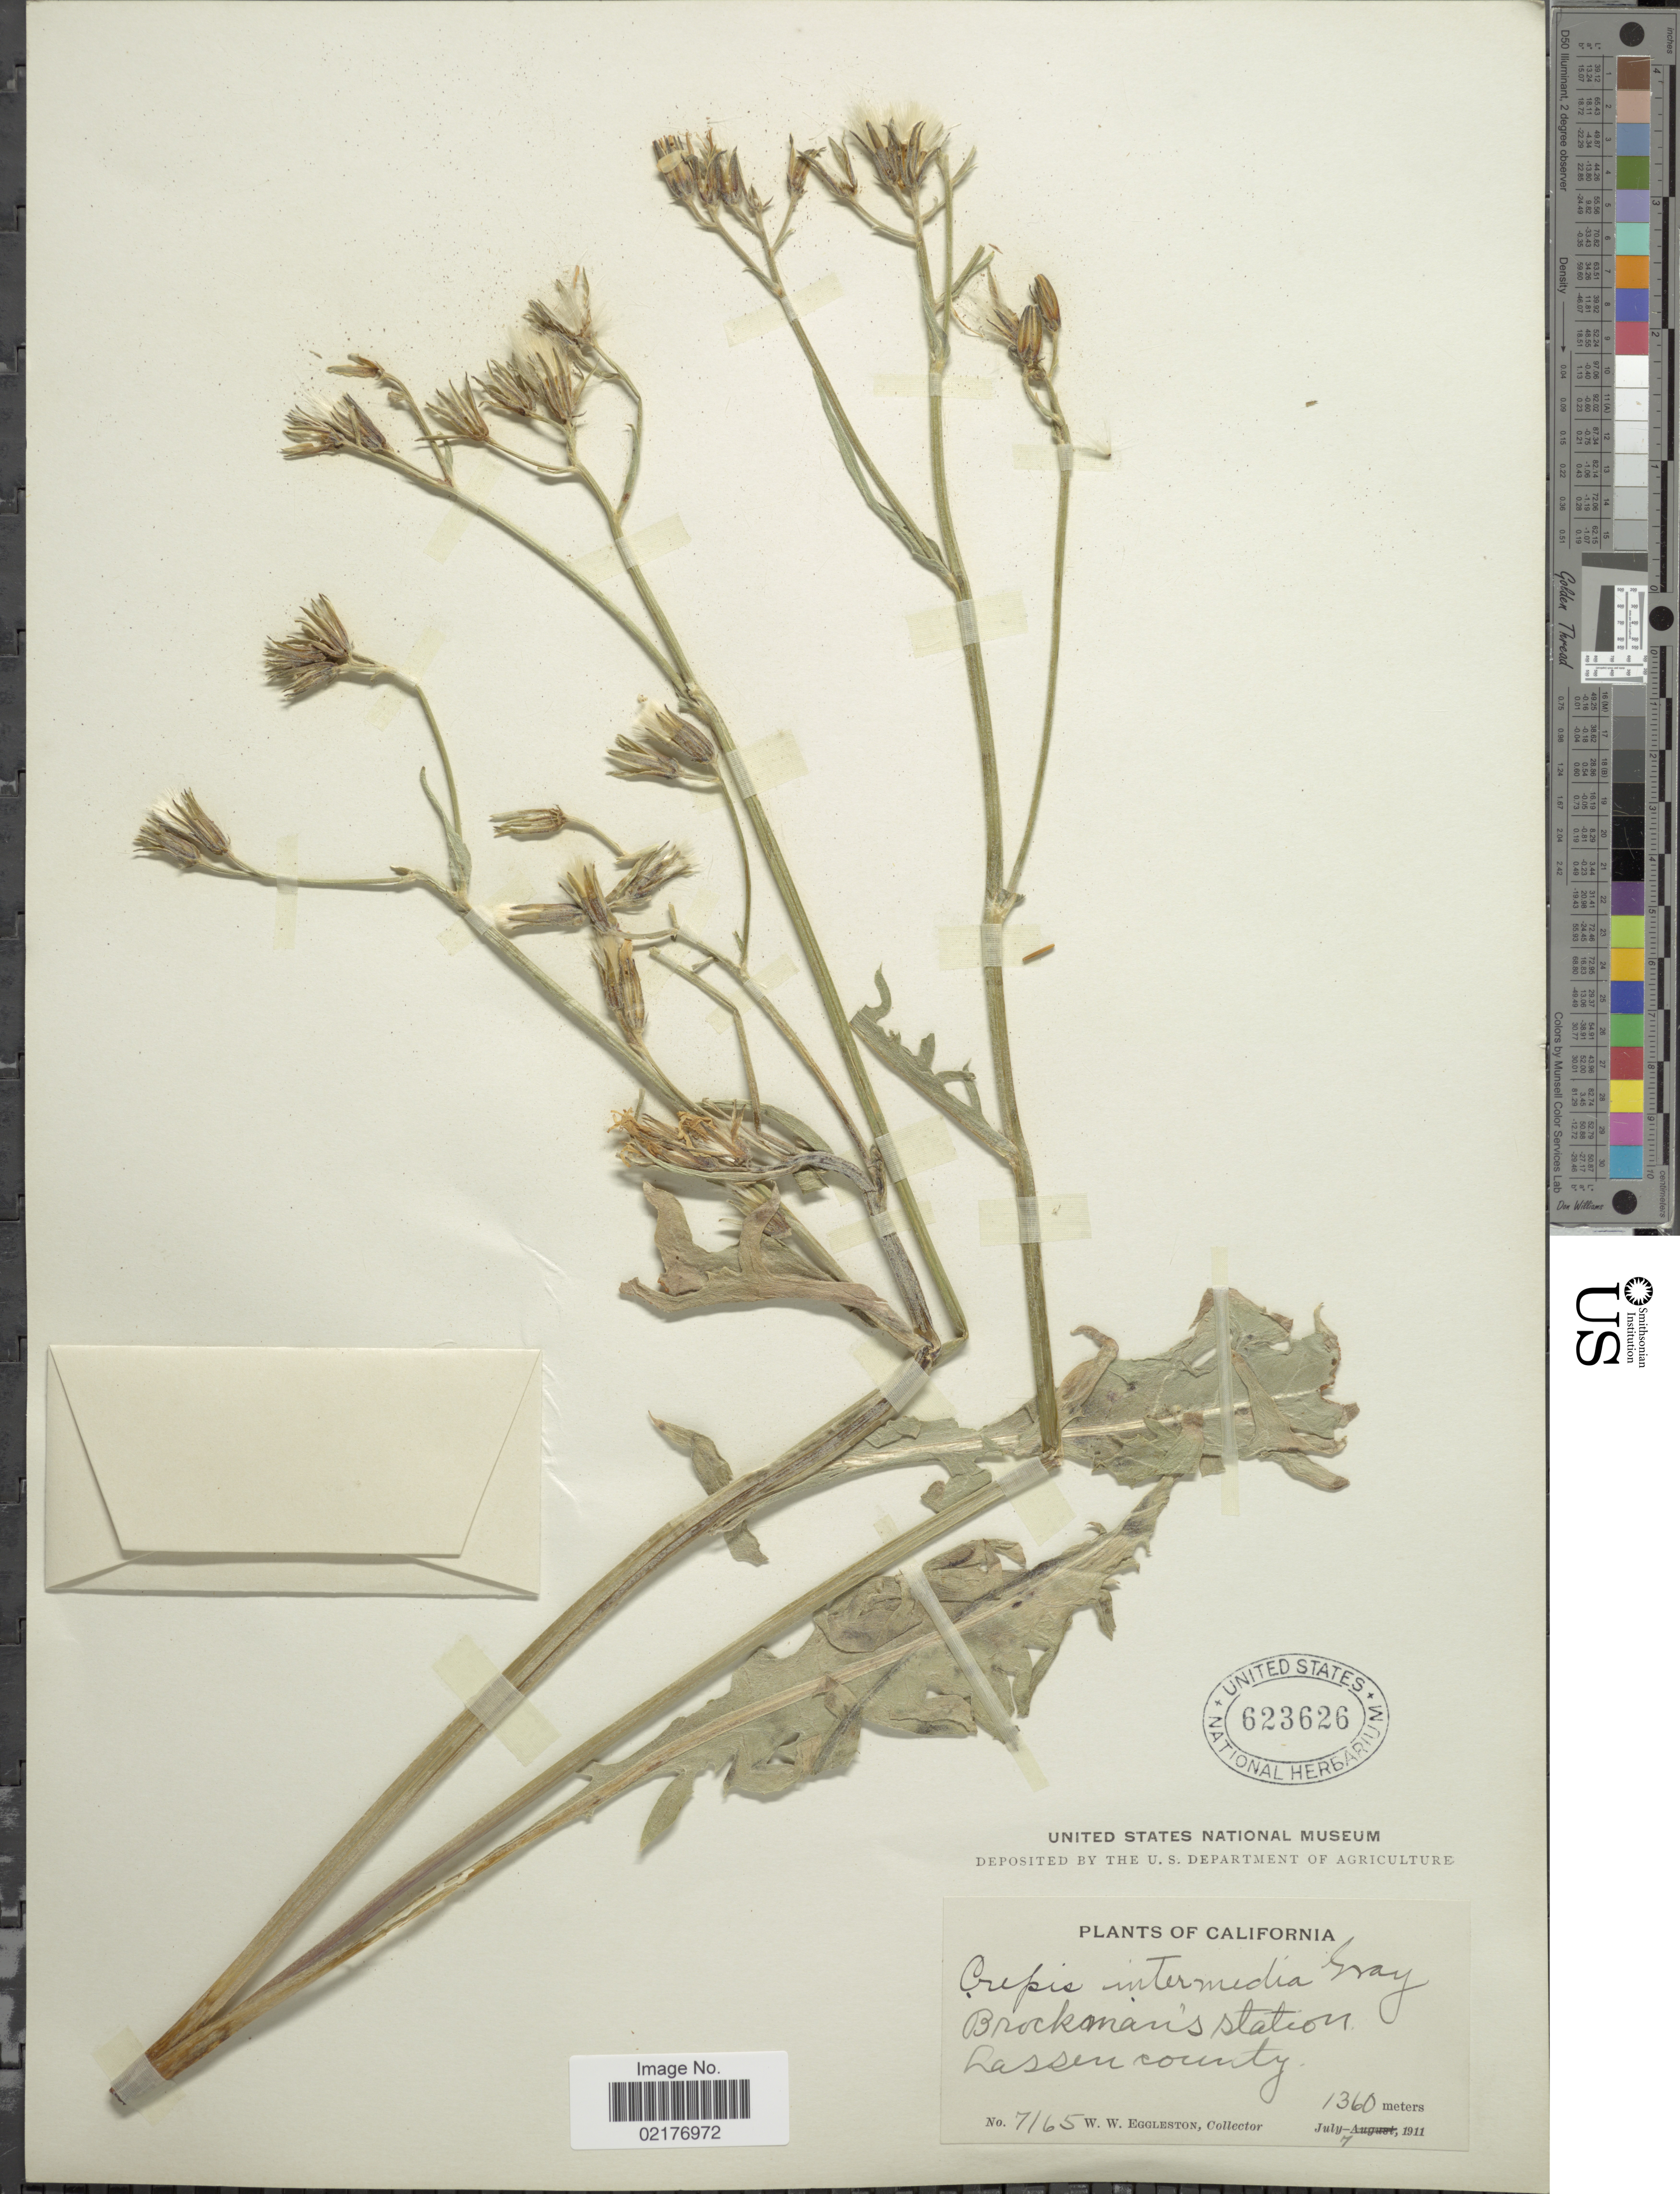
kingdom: Plantae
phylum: Tracheophyta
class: Magnoliopsida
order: Asterales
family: Asteraceae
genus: Crepis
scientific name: Crepis intermedia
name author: A. Gray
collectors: W. W. Eggleston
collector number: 7165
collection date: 1911-07-07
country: United States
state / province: California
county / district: Lassen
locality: Brockman's Station, Lassen County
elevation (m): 1360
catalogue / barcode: US 623626